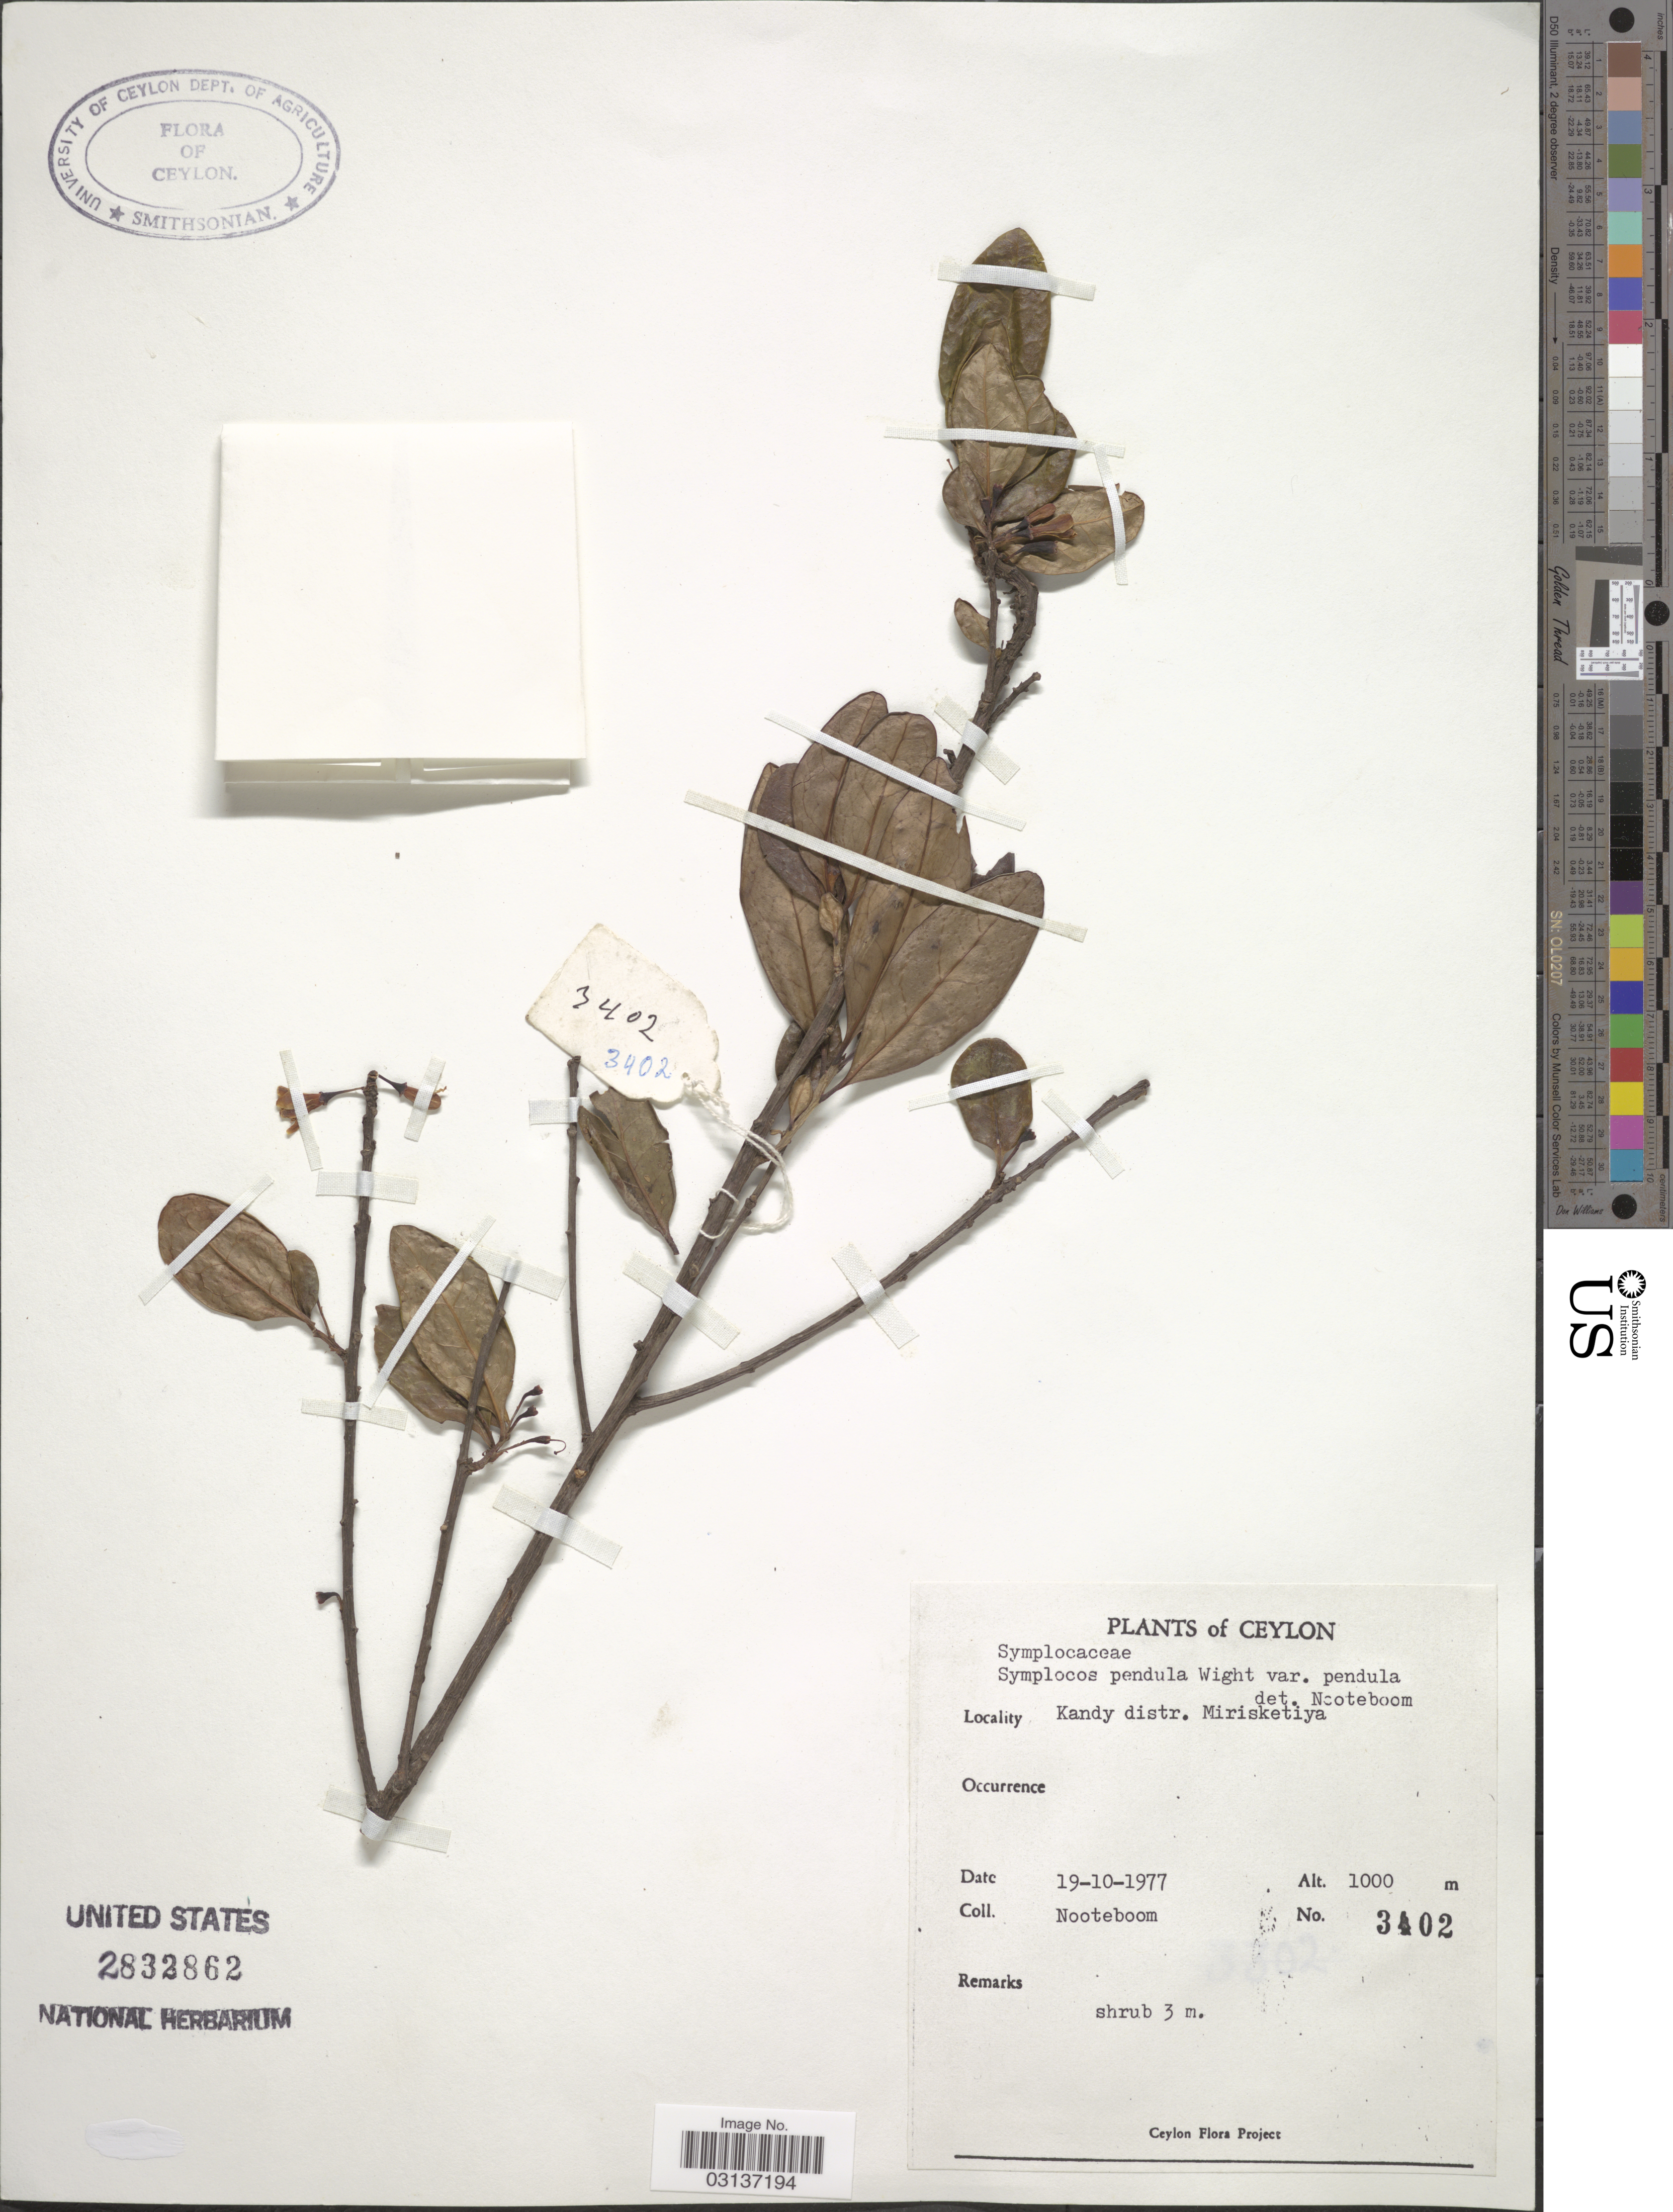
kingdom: Plantae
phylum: Tracheophyta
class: Magnoliopsida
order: Ericales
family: Symplocaceae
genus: Cordyloblaste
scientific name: Cordyloblaste pendula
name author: (Wight) Alston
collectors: Nooteboom, --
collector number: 3402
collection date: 1977-10-19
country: Sri Lanka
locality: Ceylon. Kandy distr. Mirisketiya.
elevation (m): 1000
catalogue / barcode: US 2832862